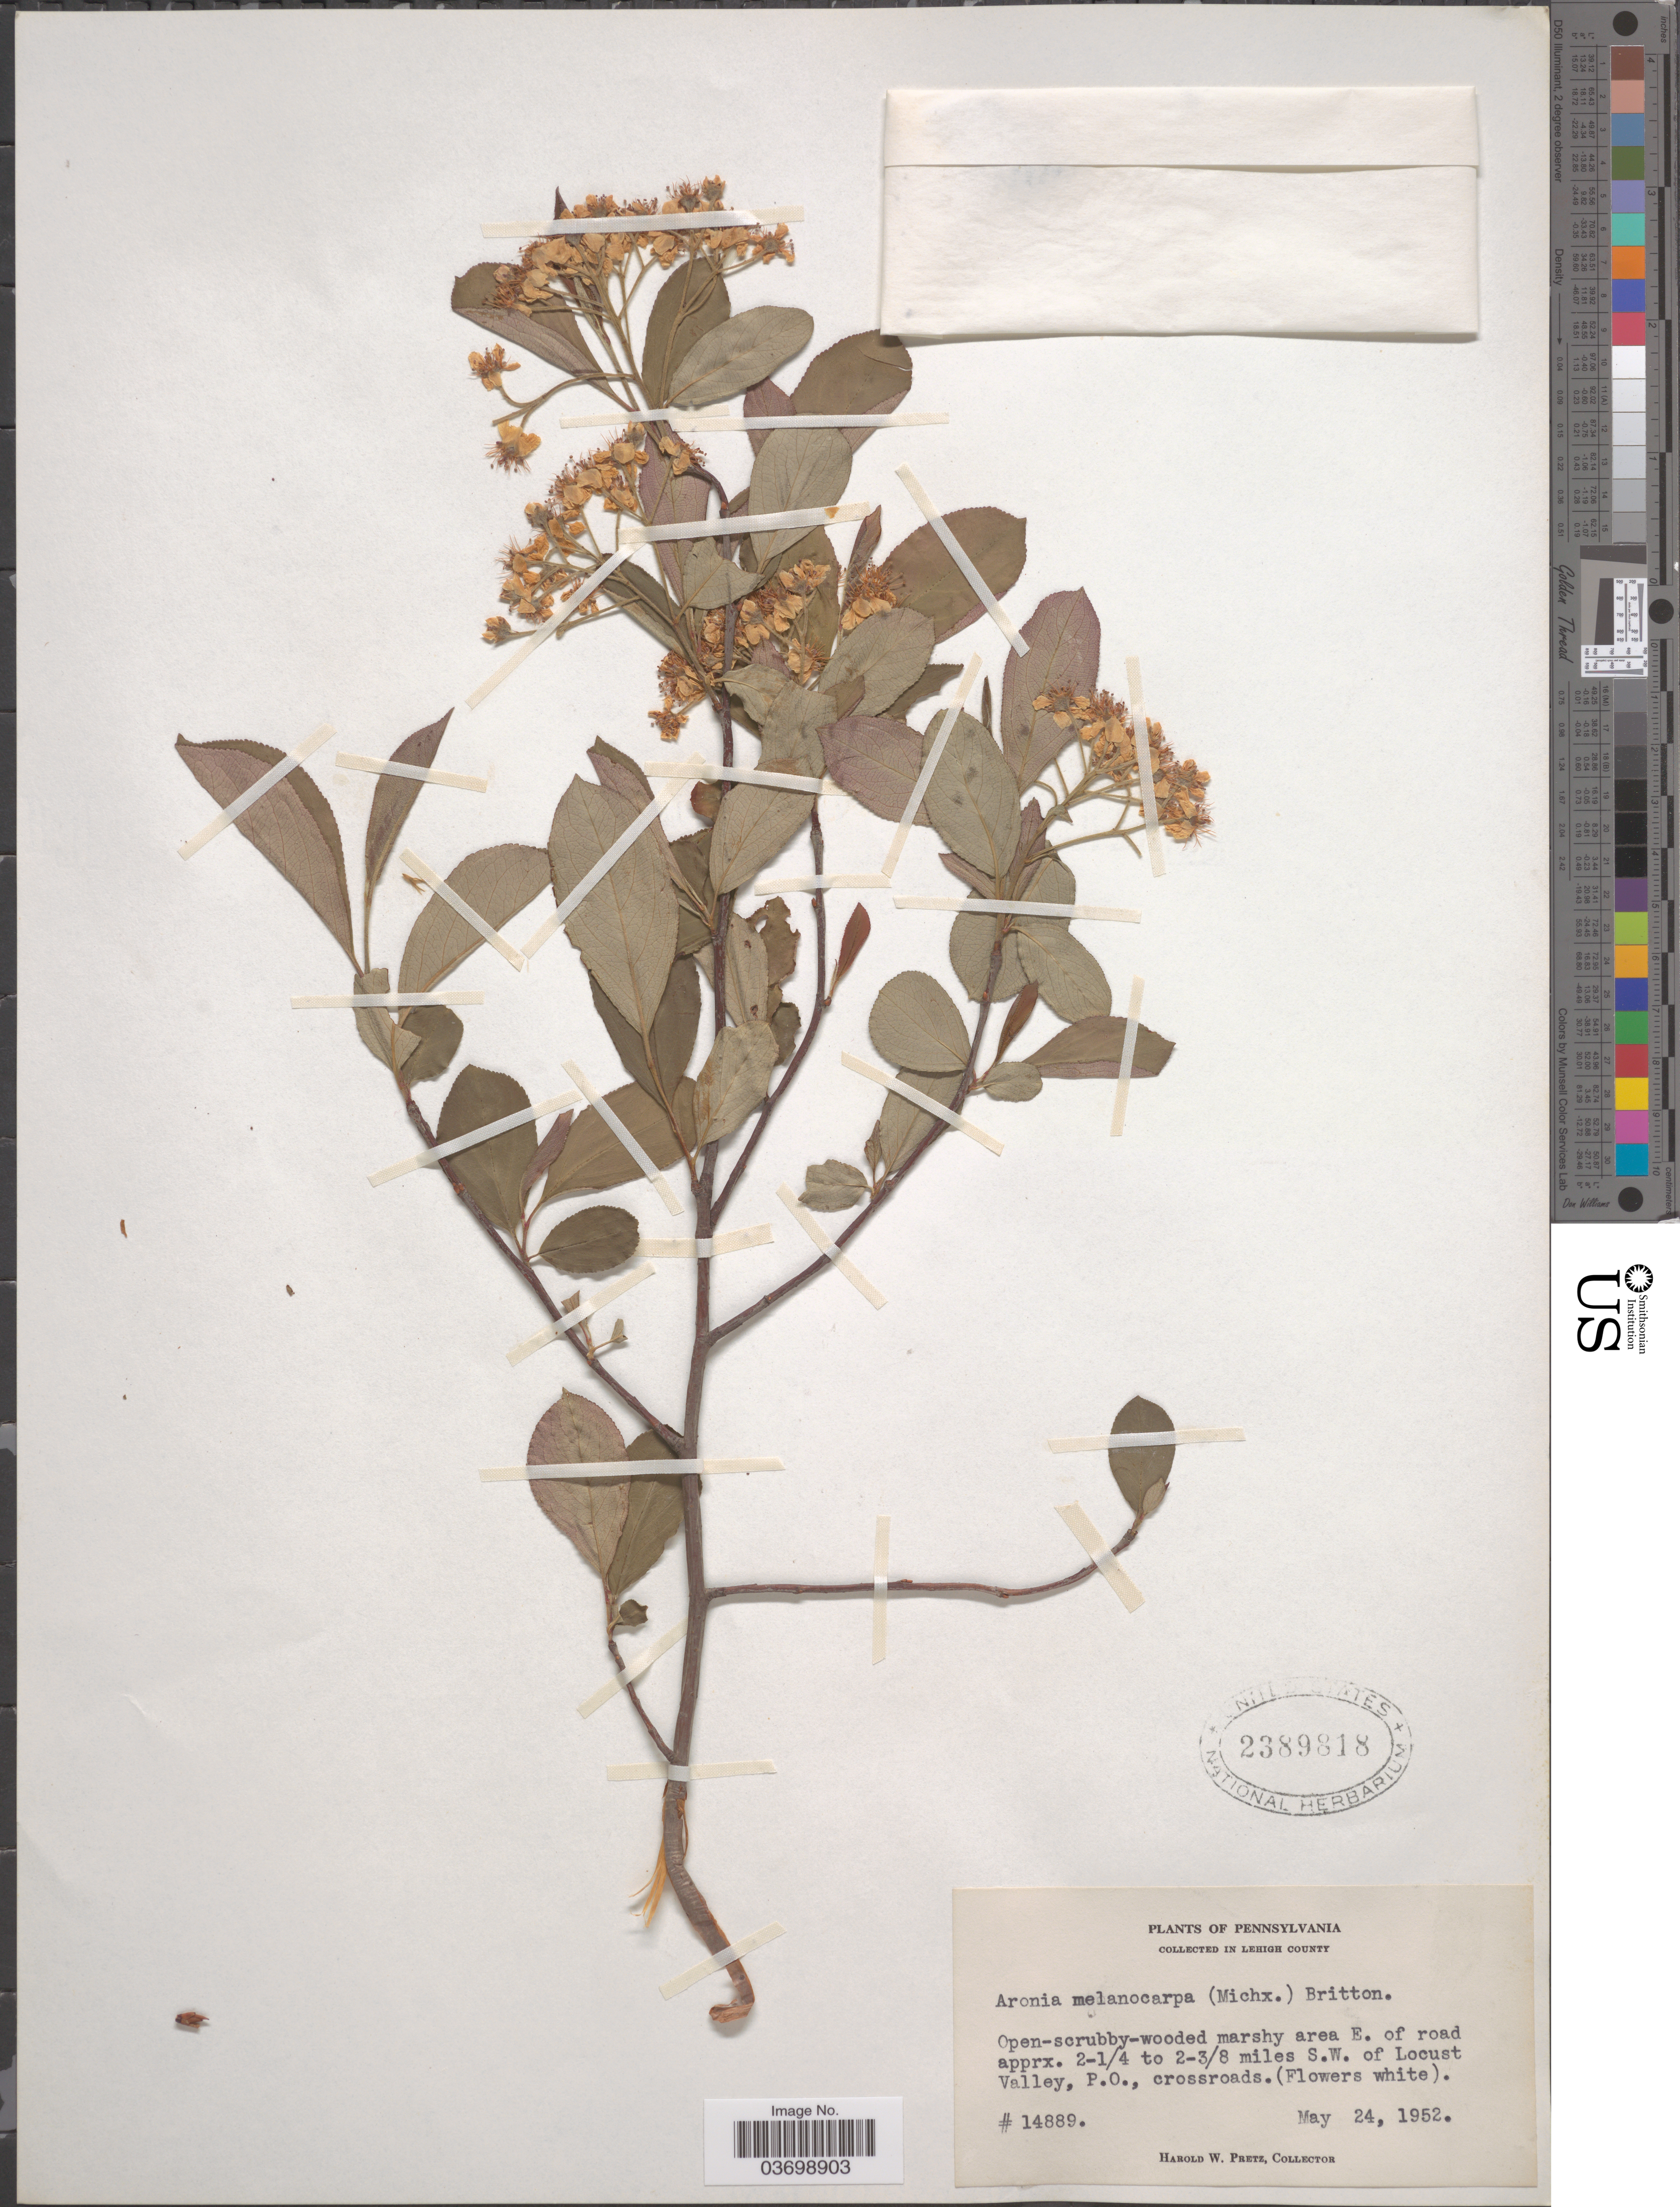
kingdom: Plantae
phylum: Tracheophyta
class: Magnoliopsida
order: Rosales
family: Rosaceae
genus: Aronia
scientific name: Aronia melanocarpa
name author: (Michx.) Elliott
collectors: H. W. Pretz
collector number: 14889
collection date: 1952-05-24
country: United States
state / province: Pennsylvania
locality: In Lehigh County. E. of road apprx. 2-¼ to 2-3/8 miles S.W. of Locust Valley, P.O., crossroads.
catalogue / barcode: US 2389818